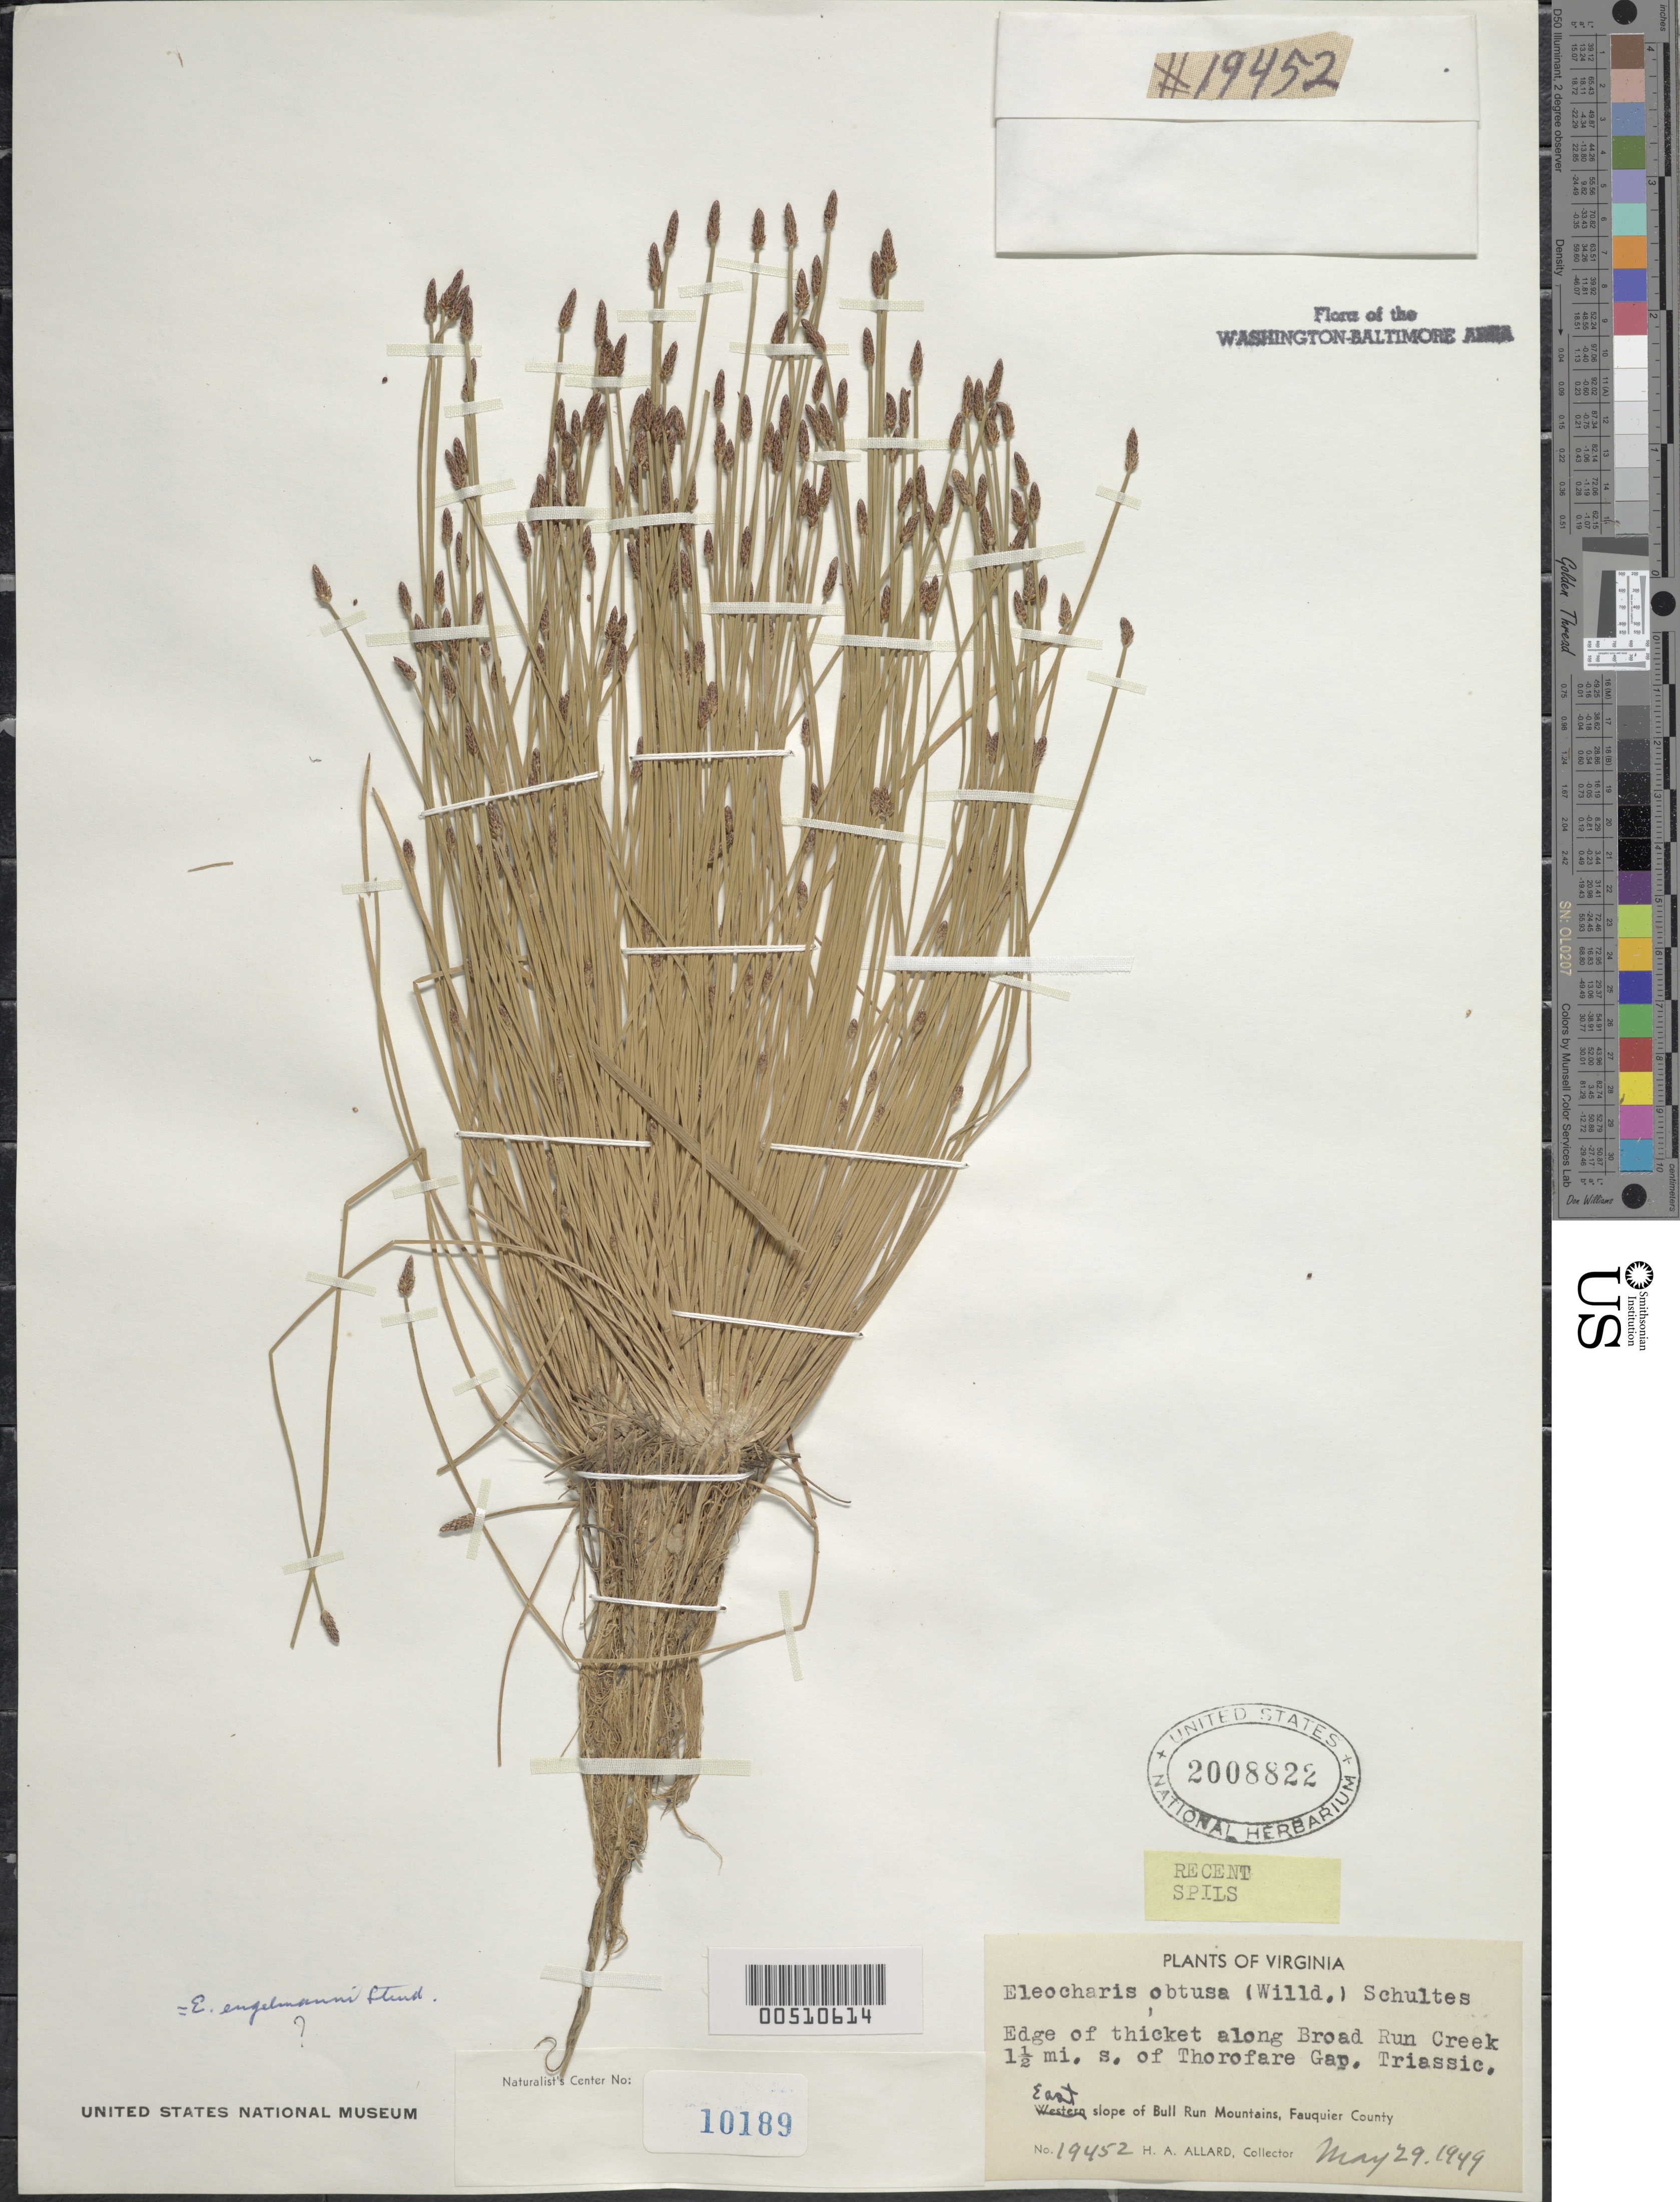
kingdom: Plantae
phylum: Tracheophyta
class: Liliopsida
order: Poales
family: Cyperaceae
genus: Eleocharis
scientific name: Eleocharis obtusa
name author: (Willd.) Schult.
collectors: H. A. Allard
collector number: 19452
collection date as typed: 29 May 1949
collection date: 1949-05-29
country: United States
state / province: Virginia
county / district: Fauquier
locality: Broad Run Creek,1.5 mi. S of Thorofare Gap, E slope of Bull Run Mts. Bull Run Mts.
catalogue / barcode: US 2008822